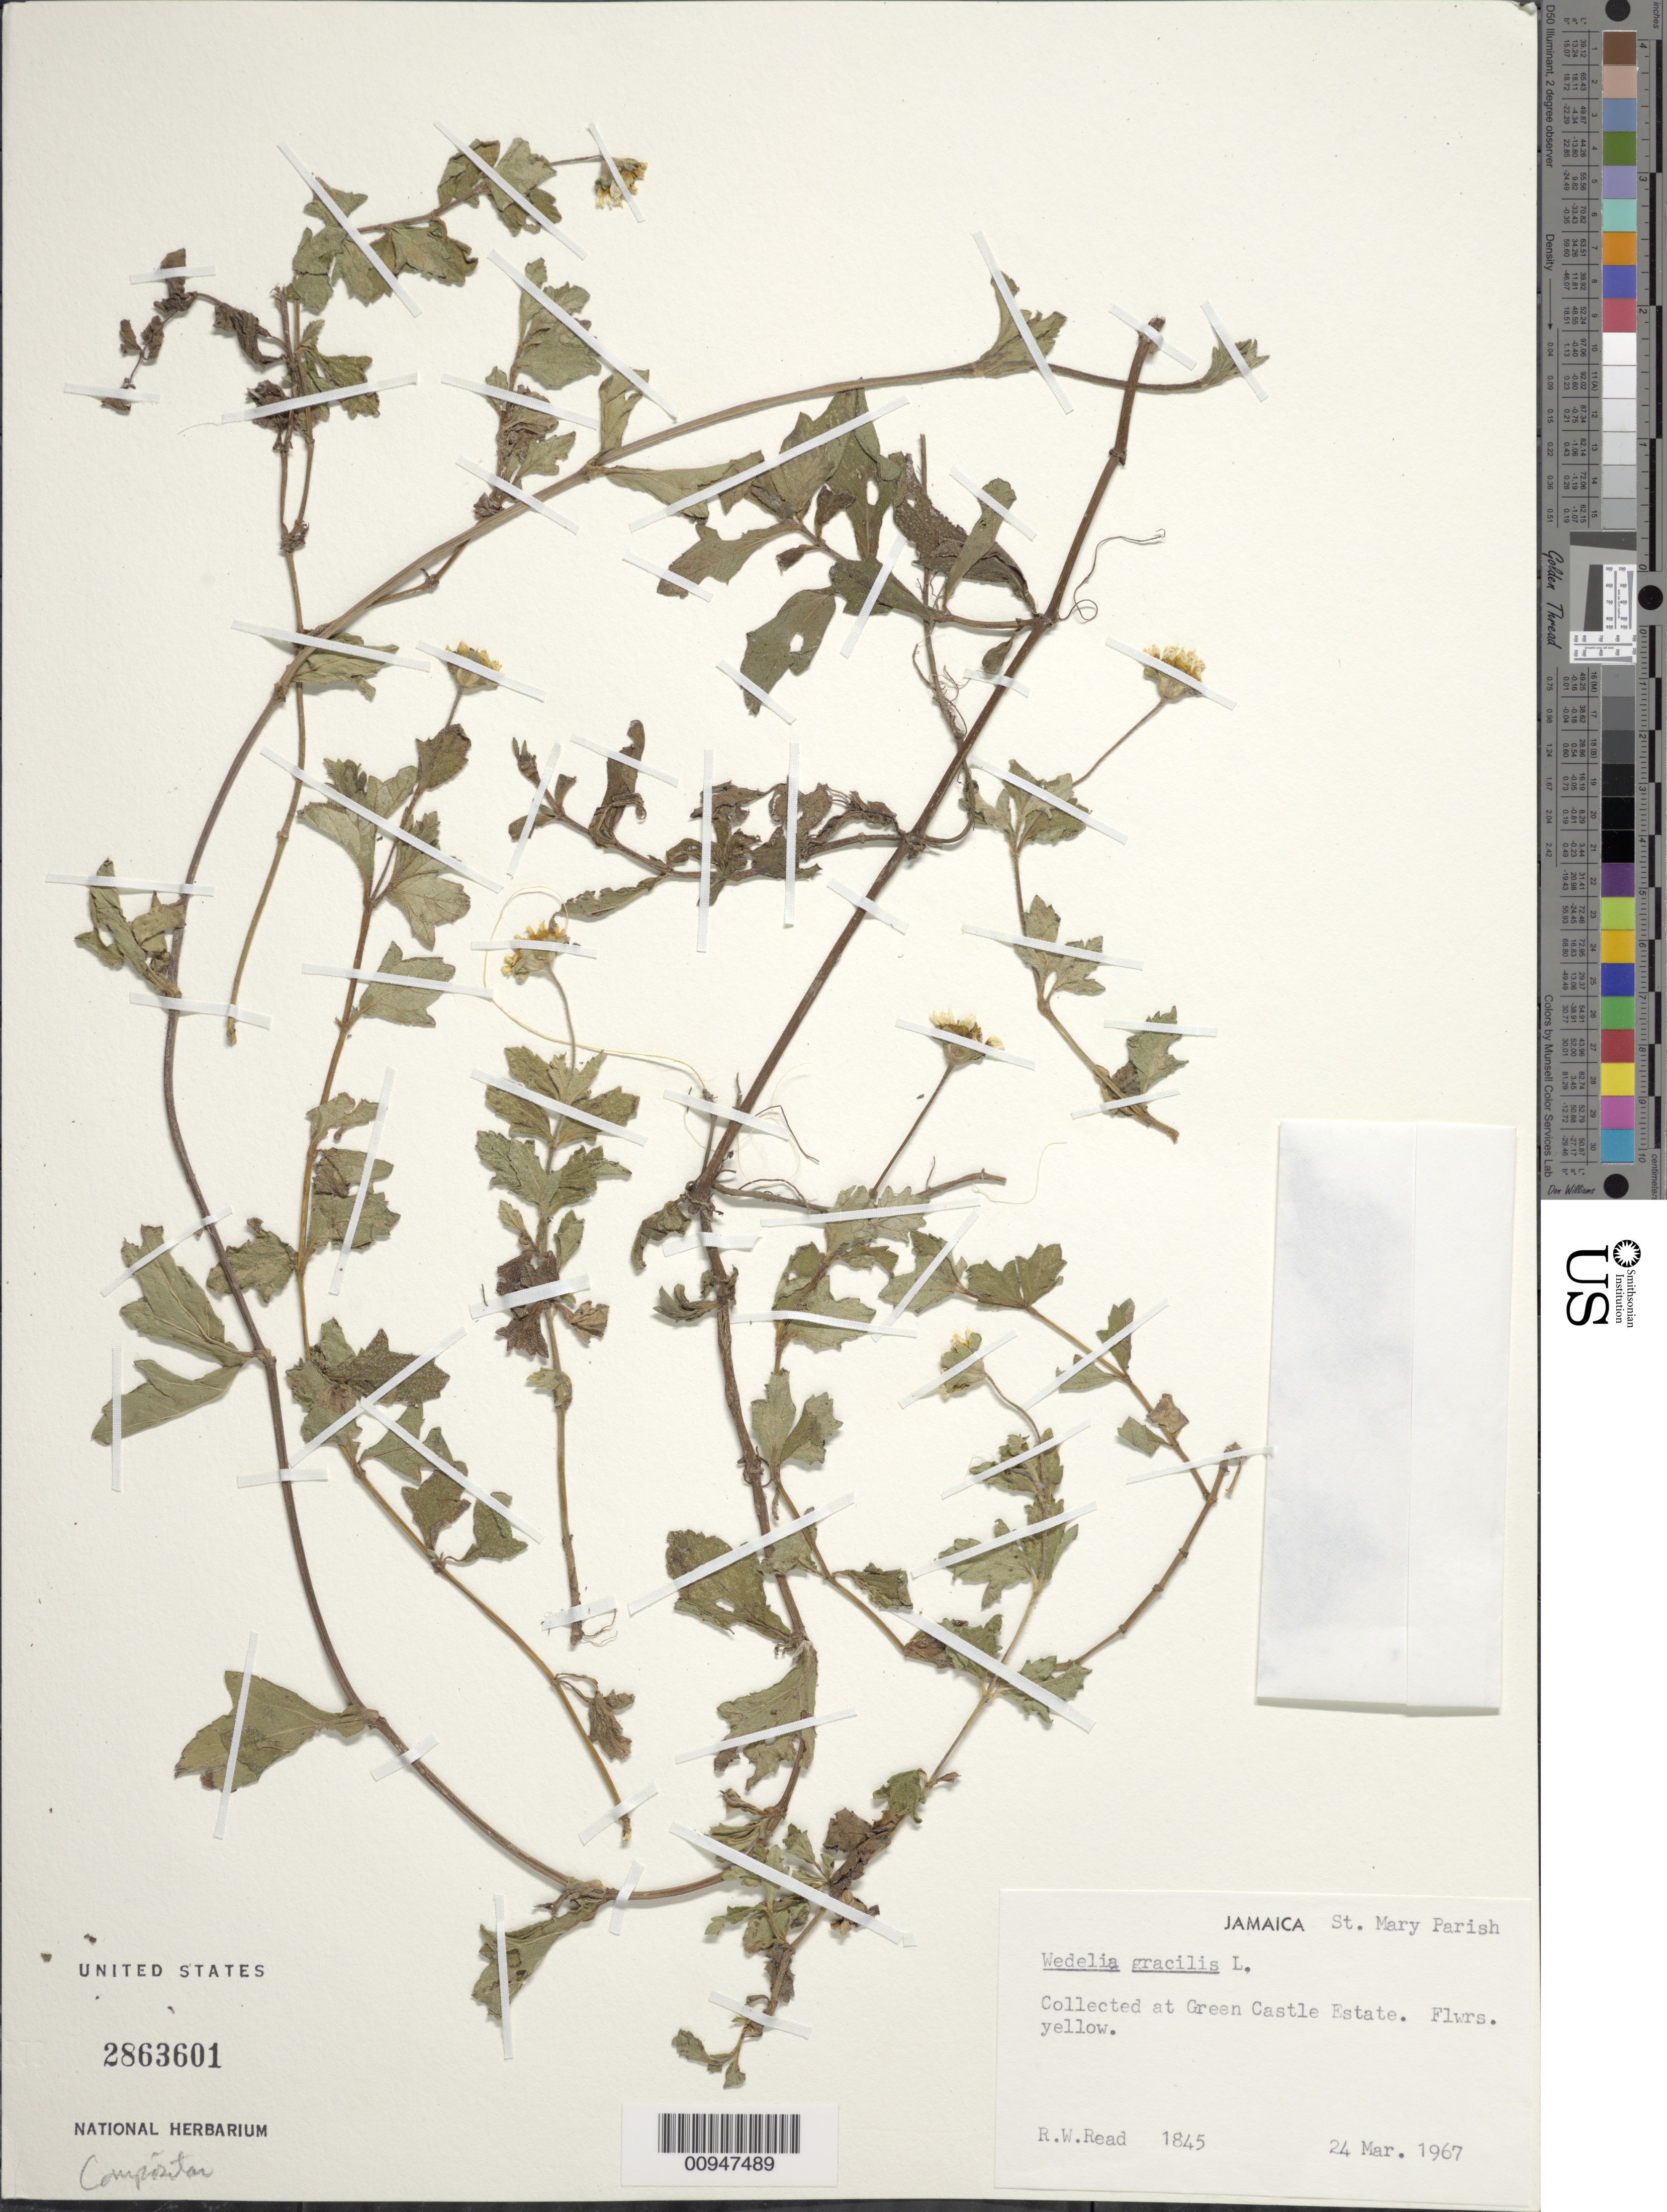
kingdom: Plantae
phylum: Tracheophyta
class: Magnoliopsida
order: Asterales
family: Asteraceae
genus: Sphagneticola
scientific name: Sphagneticola gracilis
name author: (Rich.) Pruski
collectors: R. W. Read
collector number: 1845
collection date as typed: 24 Mar 1967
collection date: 1967-03-24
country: Jamaica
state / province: Saint Mary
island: Jamaica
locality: Green Castle Estate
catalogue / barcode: US 2863601